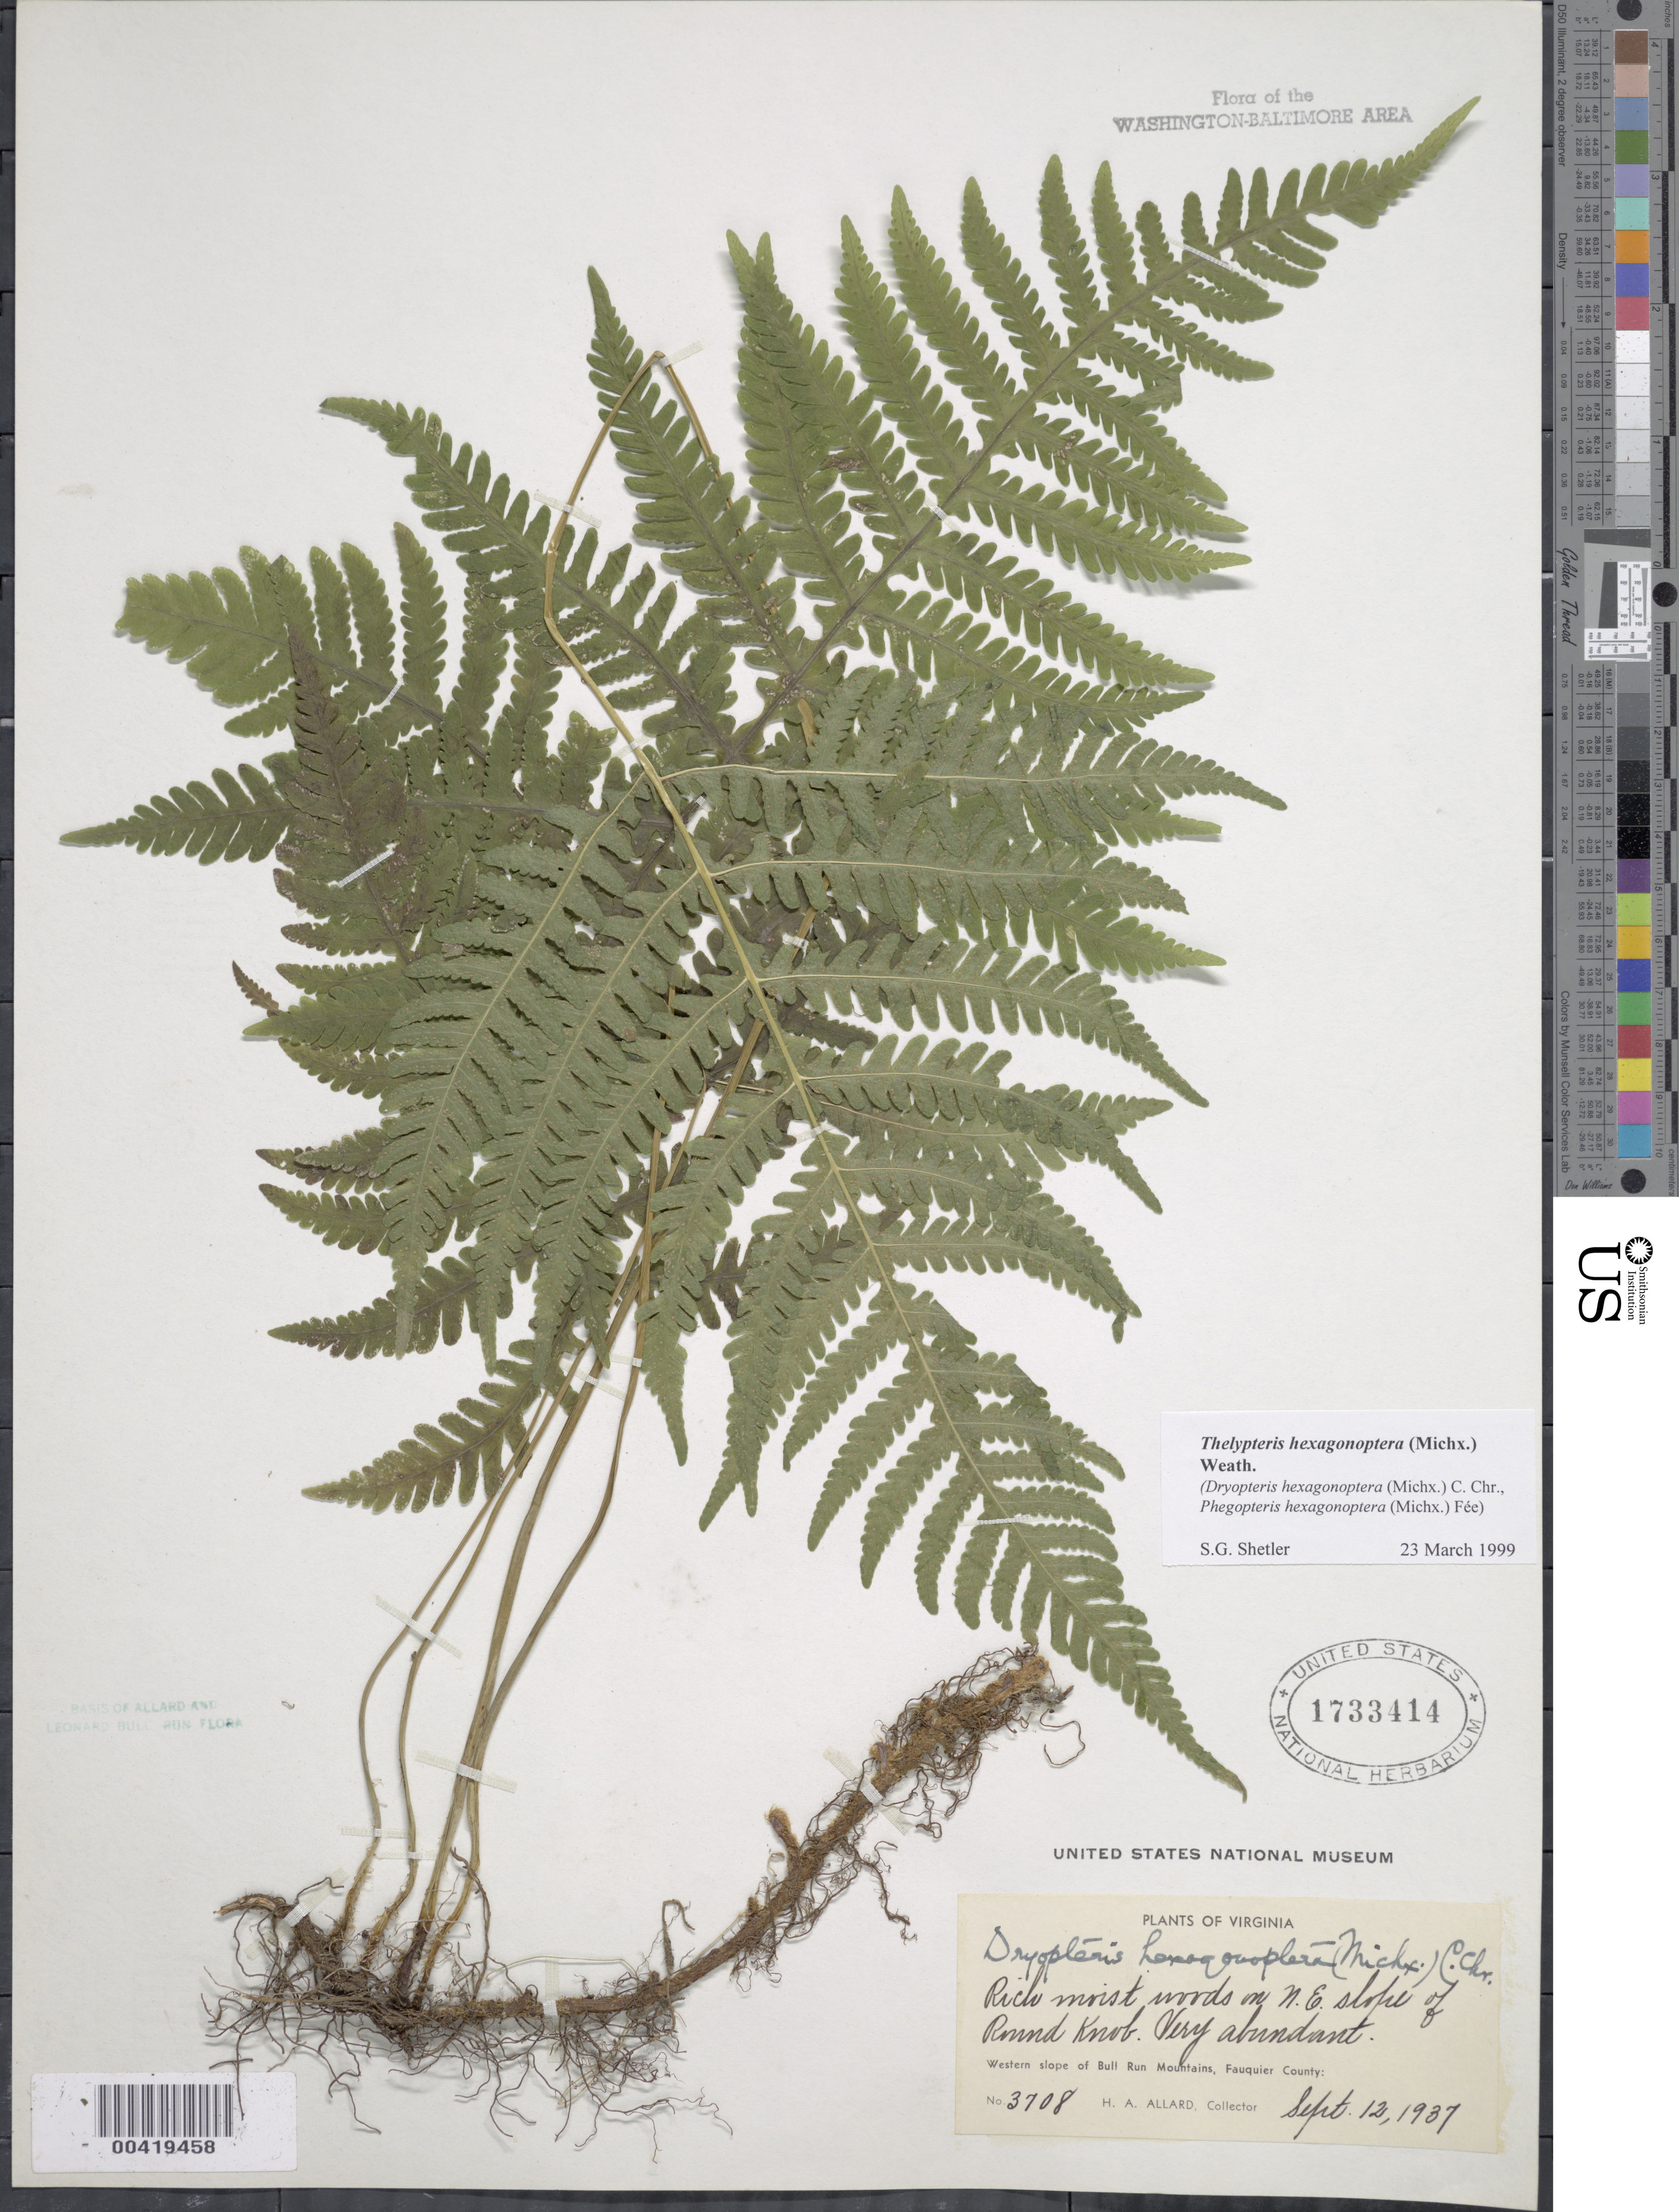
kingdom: Plantae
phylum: Tracheophyta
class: Polypodiopsida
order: Polypodiales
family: Thelypteridaceae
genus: Phegopteris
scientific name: Phegopteris hexagonoptera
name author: (Michx.) Fée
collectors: H. A. Allard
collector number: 3708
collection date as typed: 12 Sep 1937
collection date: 1937-09-12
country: United States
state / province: Virginia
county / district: Fauquier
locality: Northeast slope of Round Knob Bull Run Mts.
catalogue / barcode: US 1733414